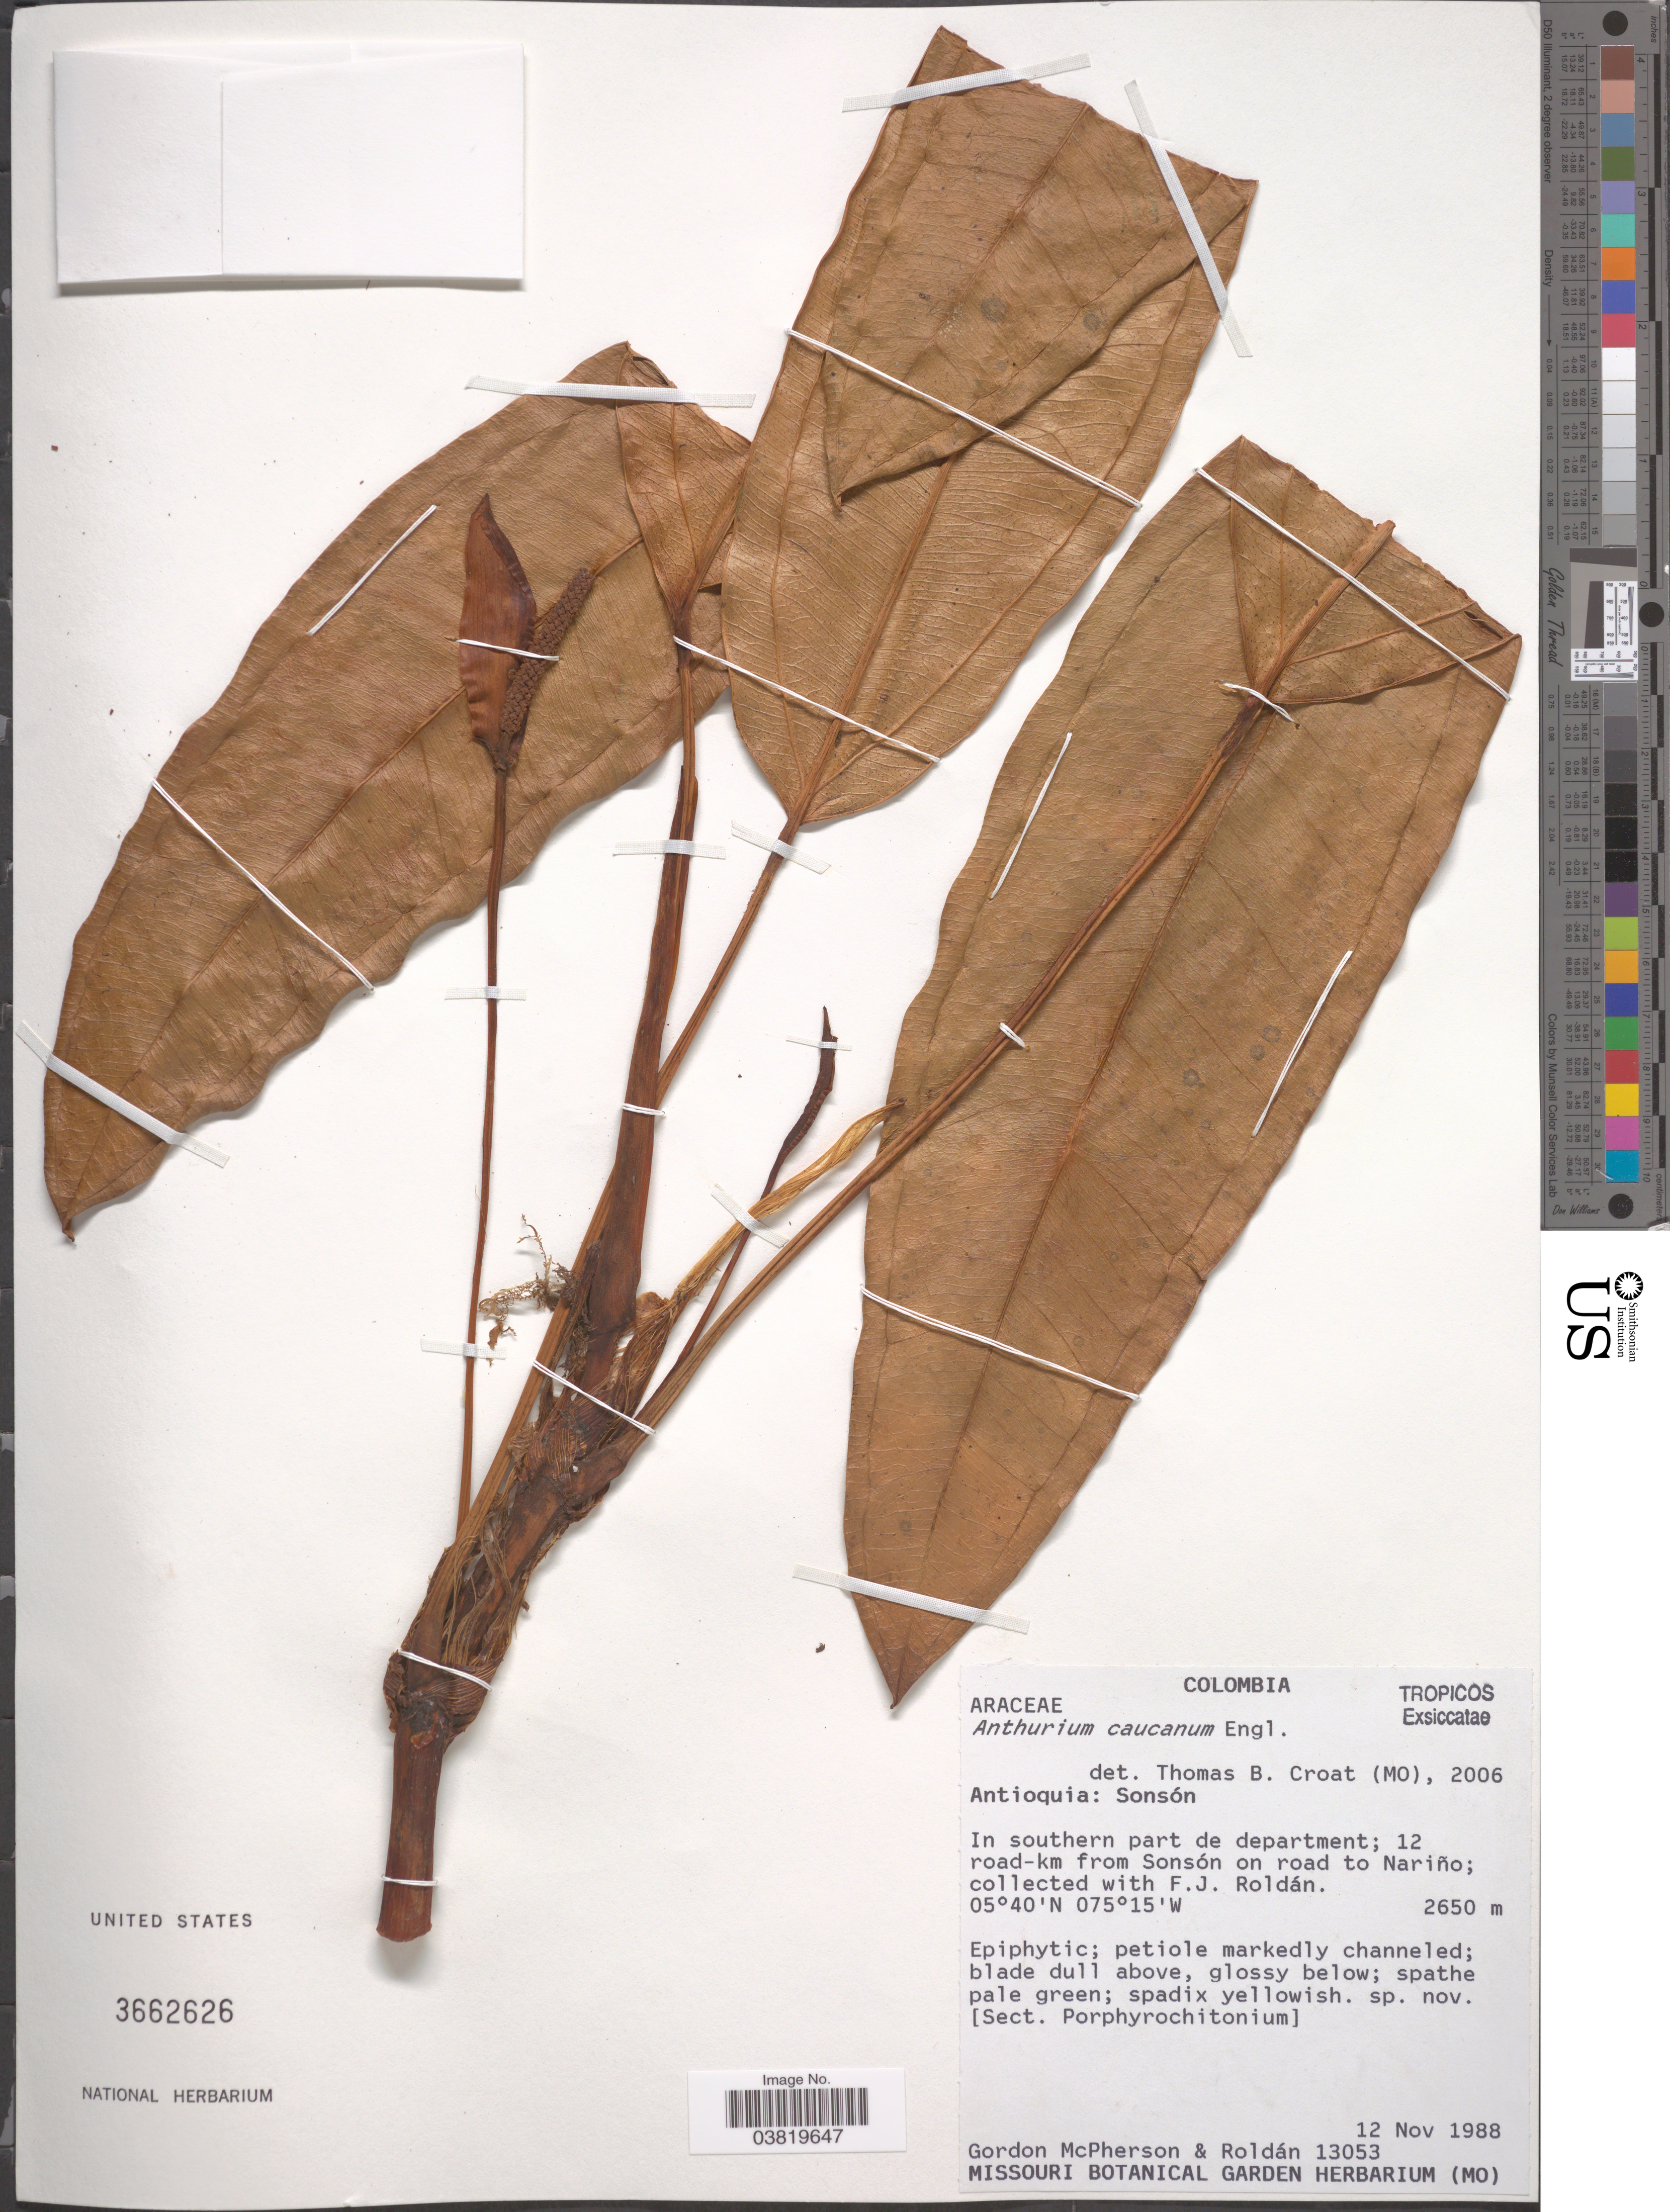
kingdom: Plantae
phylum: Tracheophyta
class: Liliopsida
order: Alismatales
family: Araceae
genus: Anthurium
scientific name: Anthurium caucanum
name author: Engl.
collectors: G. McPherson & F. J. Roldán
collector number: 13053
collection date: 1988-11-12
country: Colombia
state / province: Antioquia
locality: Sonsón. In southern part de department; 12 road-km from Sonsón on road to Nariño;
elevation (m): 2650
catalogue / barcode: US 3662626